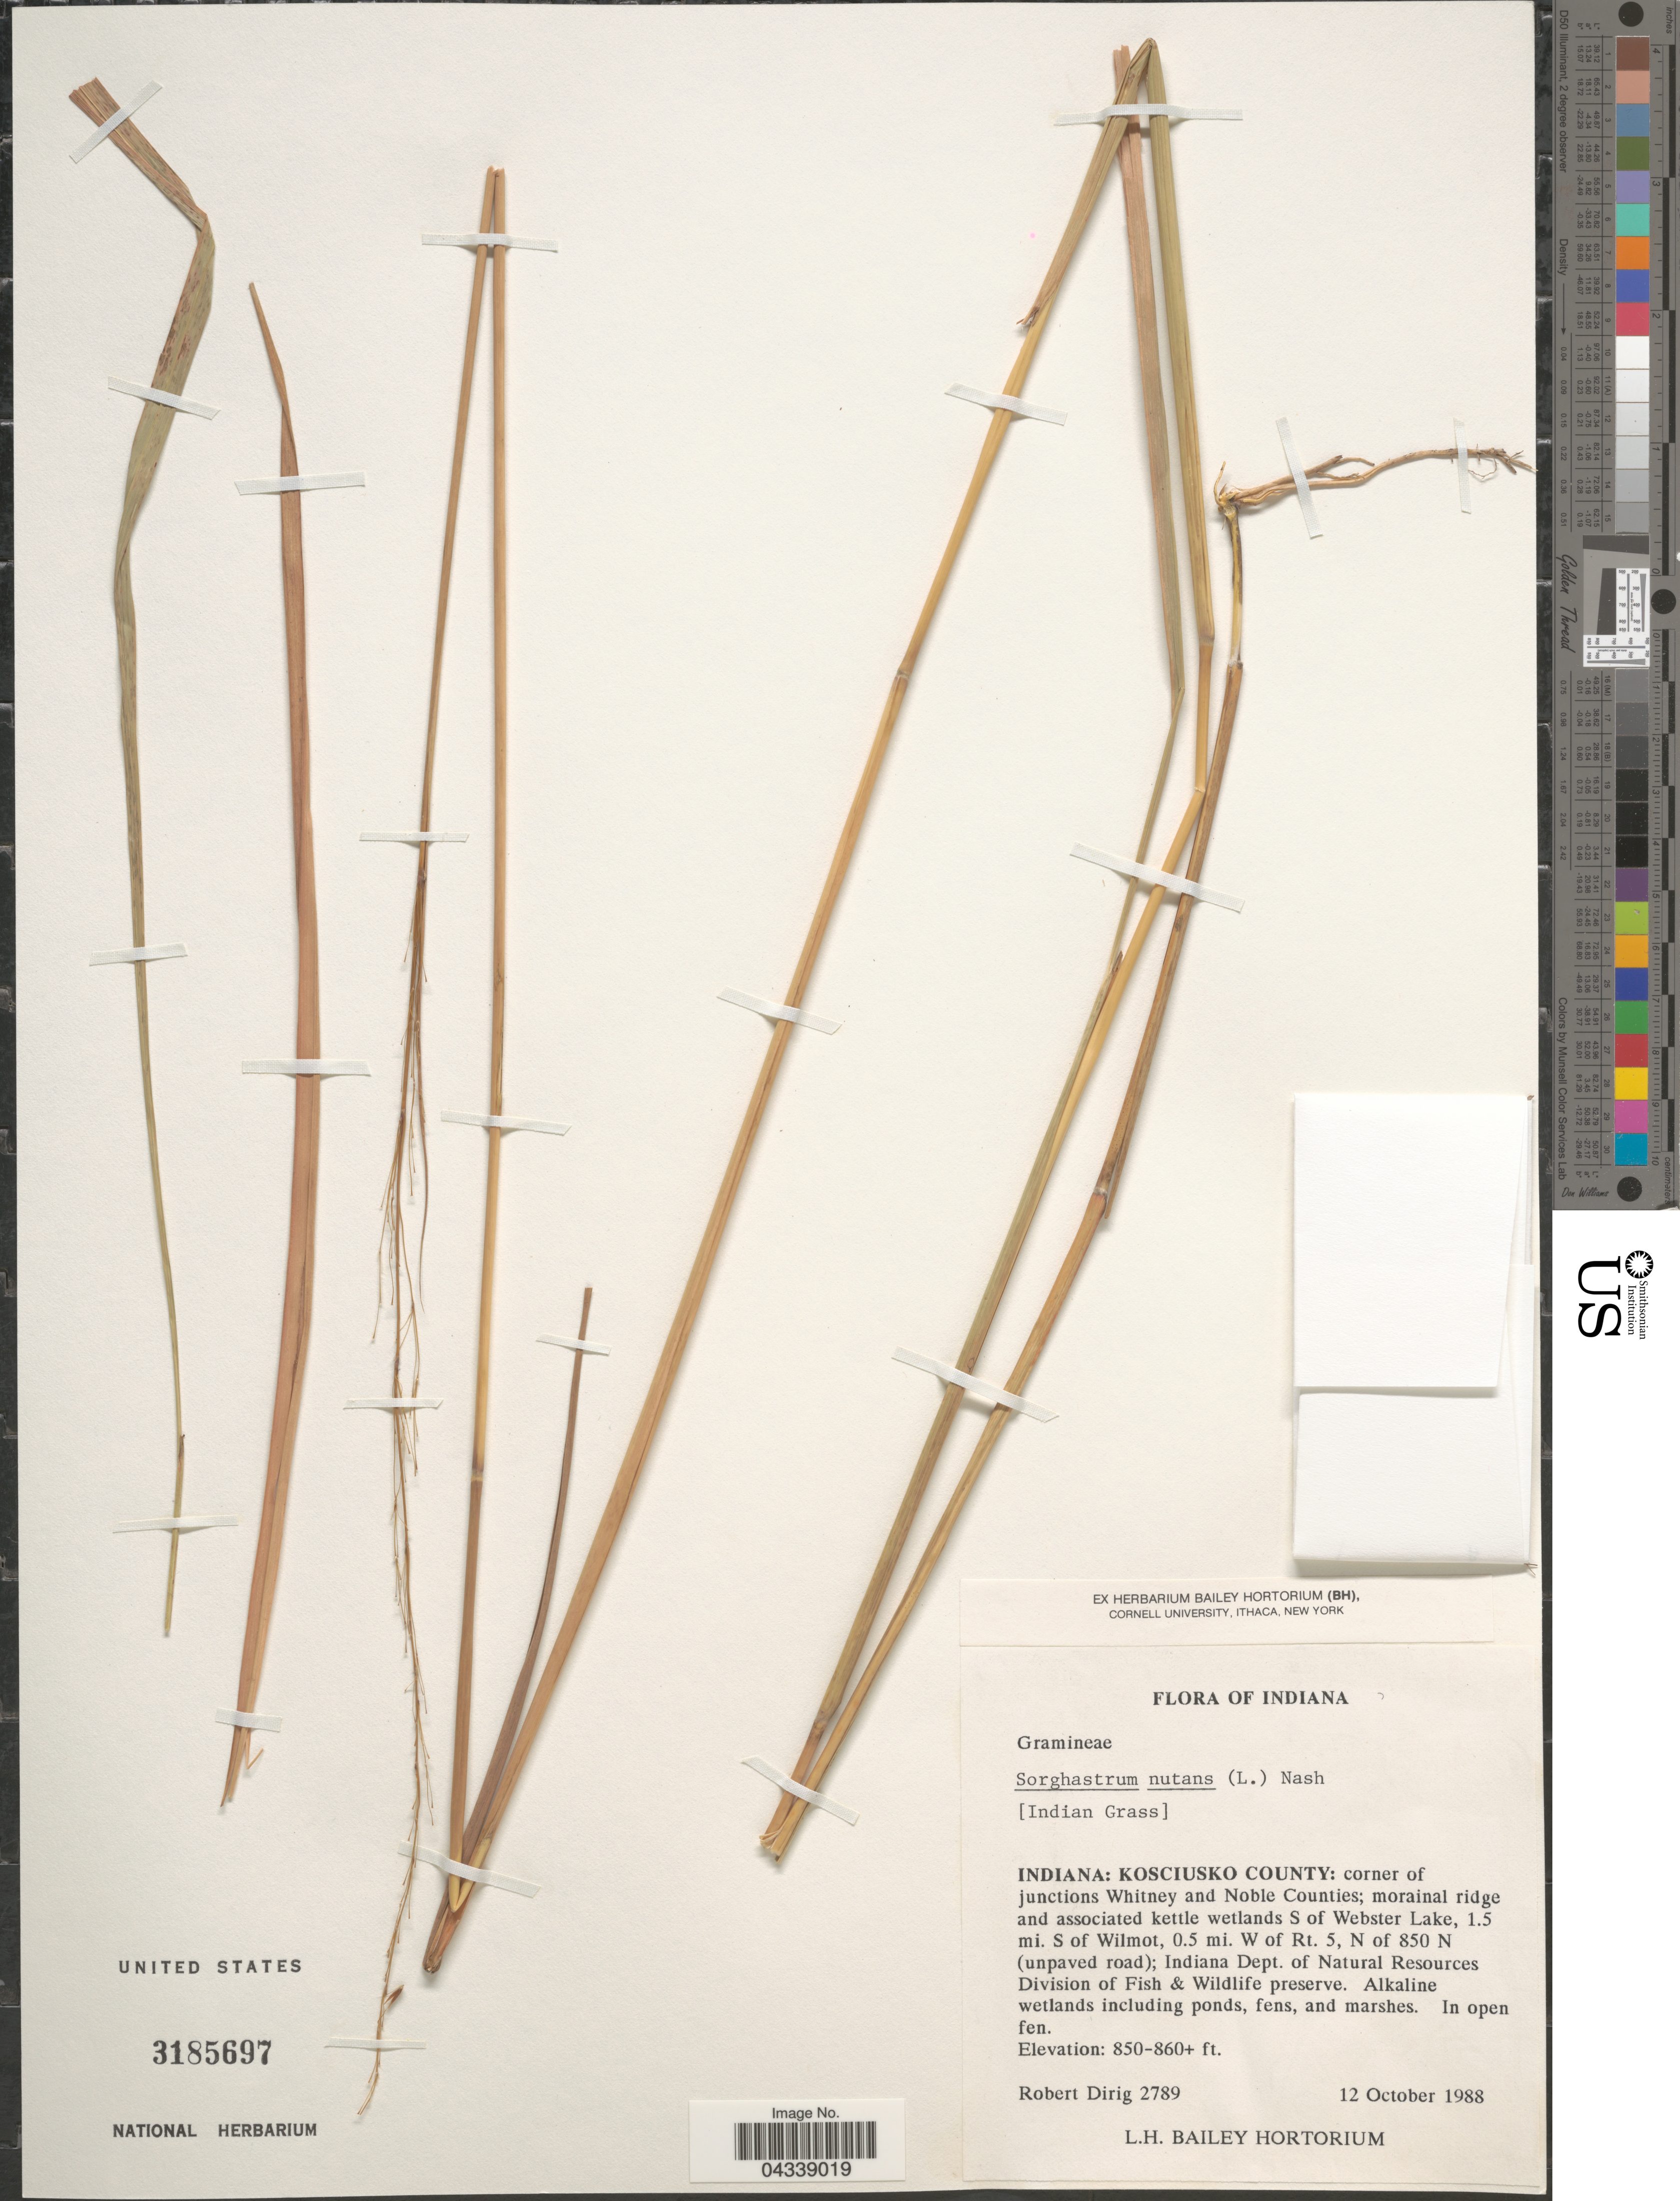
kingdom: Plantae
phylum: Tracheophyta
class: Liliopsida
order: Poales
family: Poaceae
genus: Sorghastrum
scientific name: Sorghastrum nutans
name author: (L.) Nash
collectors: R. Dirig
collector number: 2789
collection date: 1988-10-12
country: United States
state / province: Indiana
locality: Kosciusko County: corner of junctions Whitney and Noble Counties; morainal ridge and associated kettle wetlands S of Webster Lake, 1.5 mi. S of Wilmot, 0.5 mi. W of Rt. 5, N of 850 N (unpaved road); Indiana Dept. of Natural Resources Division of Fish & Wildlife preserve. Alkaline wetlands including ponds, fens, and marshes.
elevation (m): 259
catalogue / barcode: US 3185697